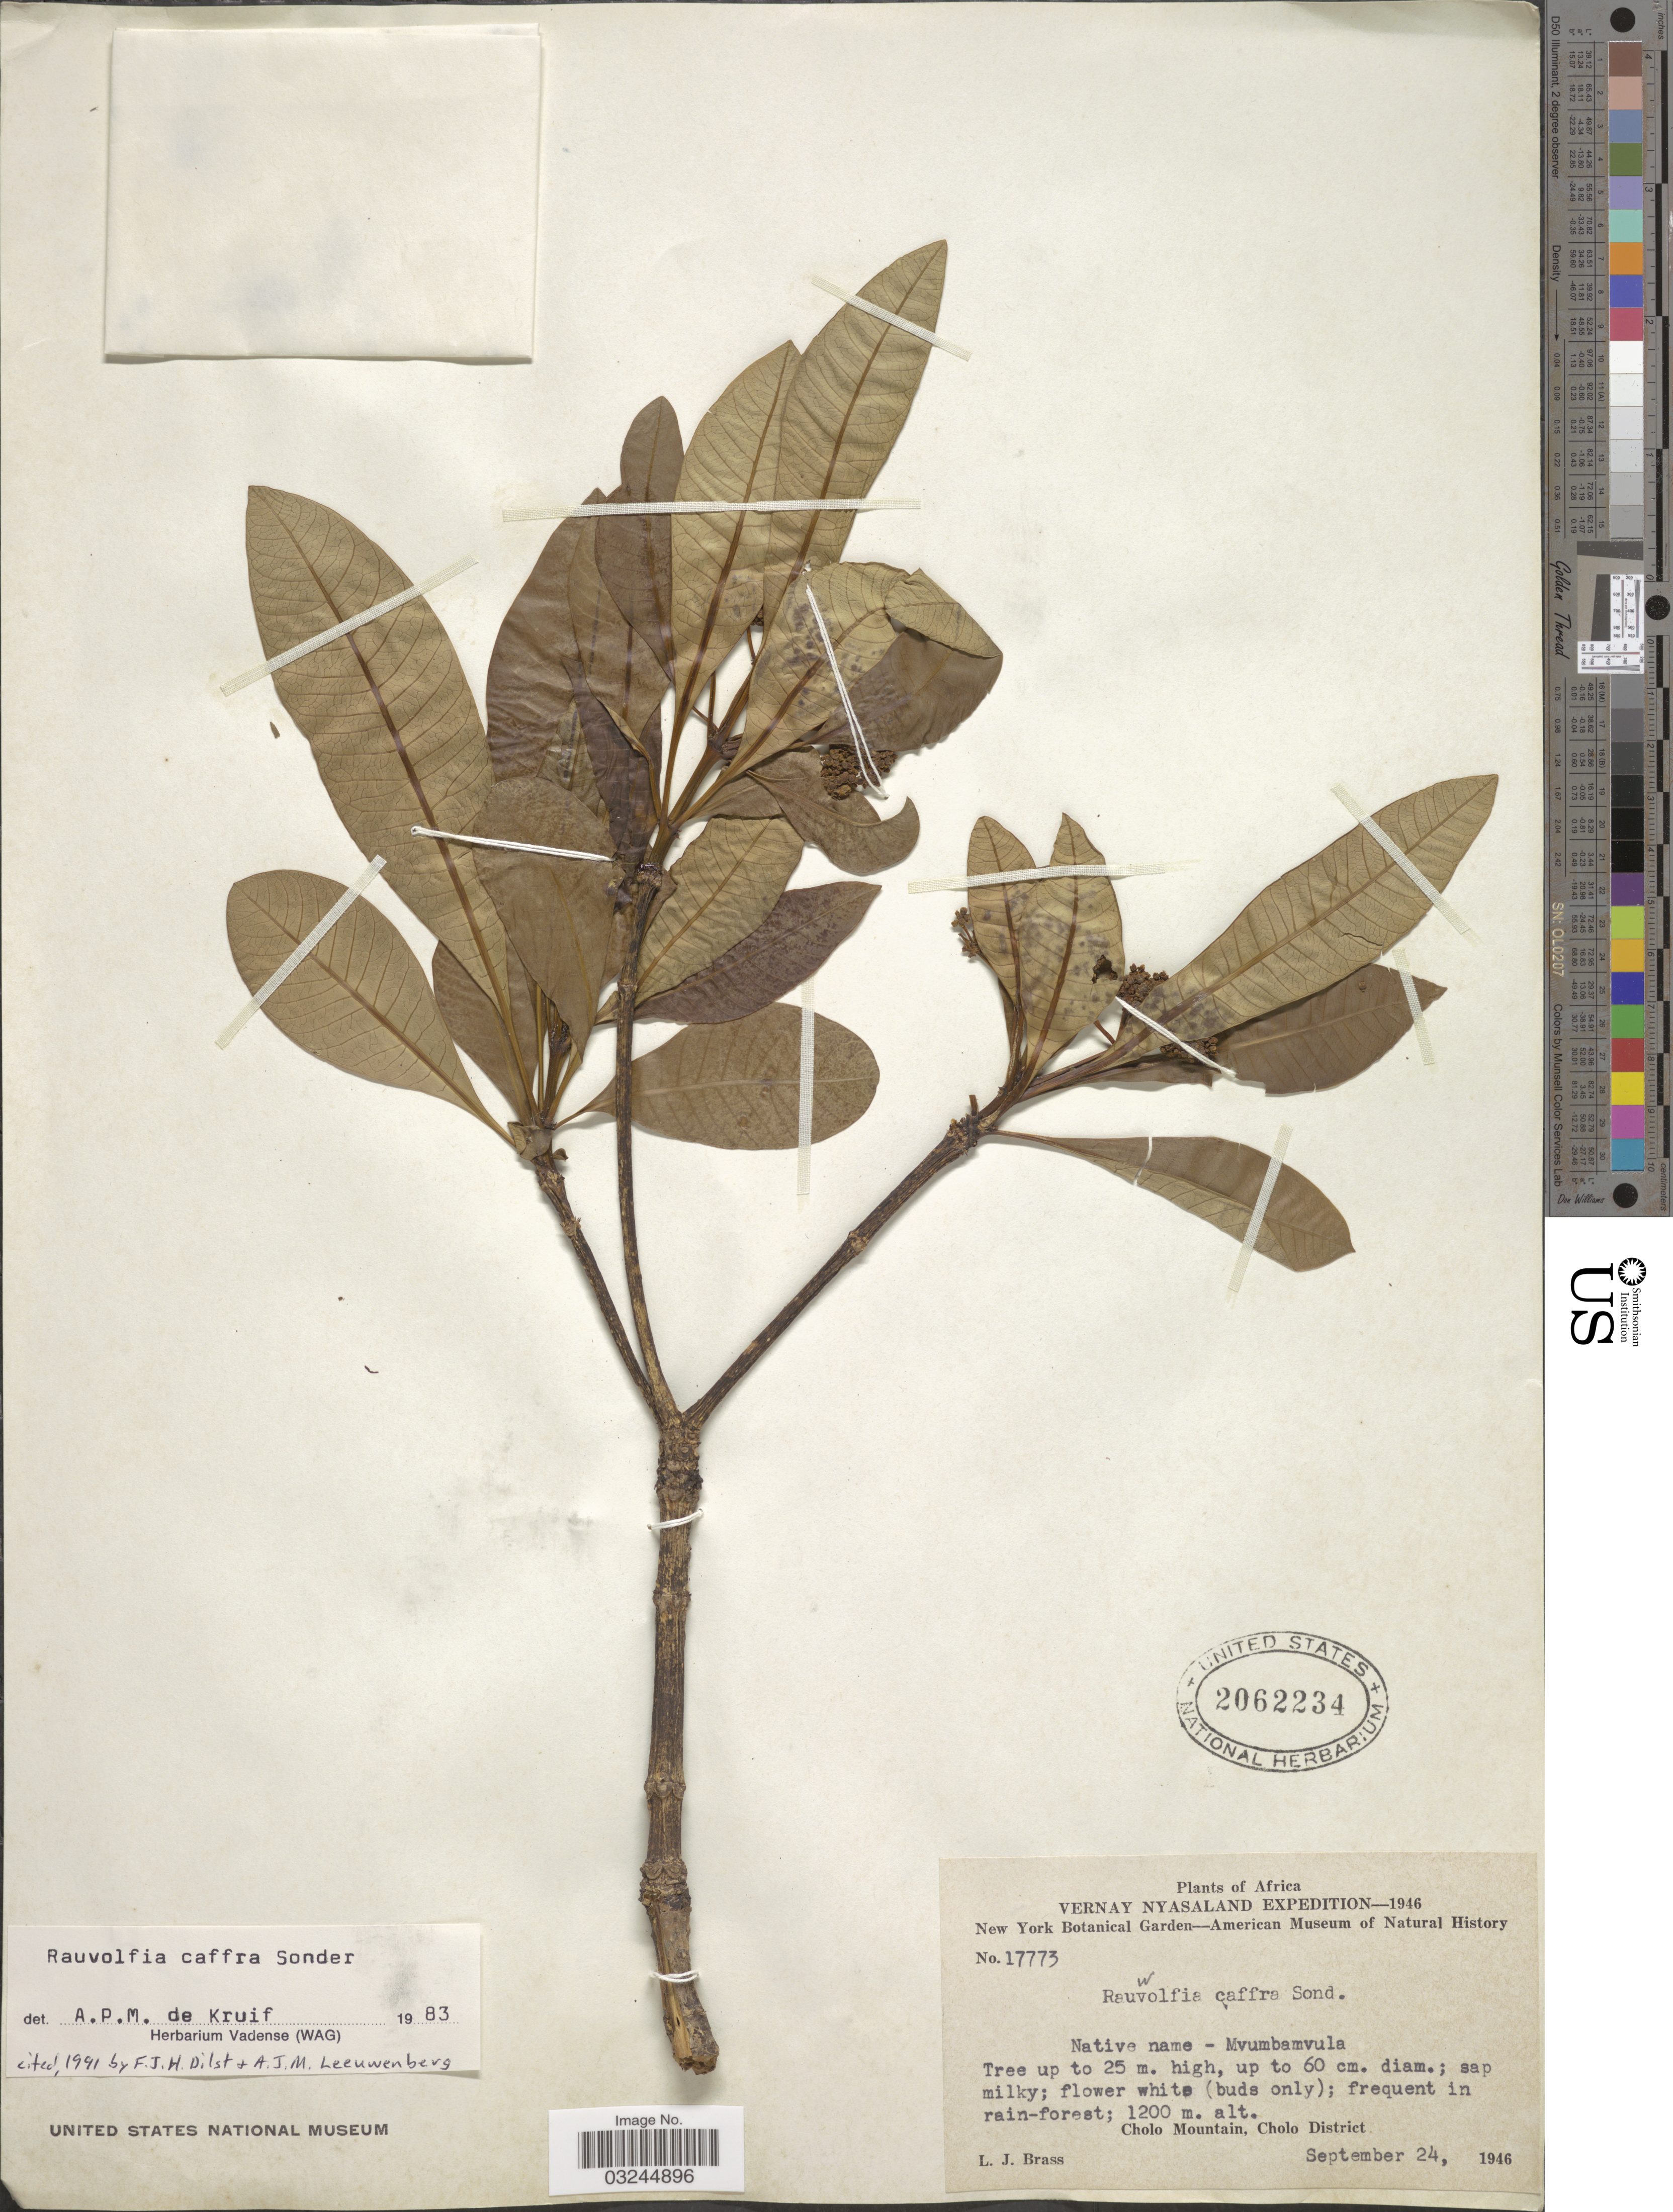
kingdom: Plantae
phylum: Tracheophyta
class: Magnoliopsida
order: Gentianales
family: Apocynaceae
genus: Rauvolfia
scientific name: Rauvolfia caffra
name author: Sond.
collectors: L. J. Brass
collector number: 17773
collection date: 1946-09-24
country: Malawi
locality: Vernay Nyasaland. Cholo Mountain, Cholo District.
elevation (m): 1200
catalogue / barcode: US 2062234